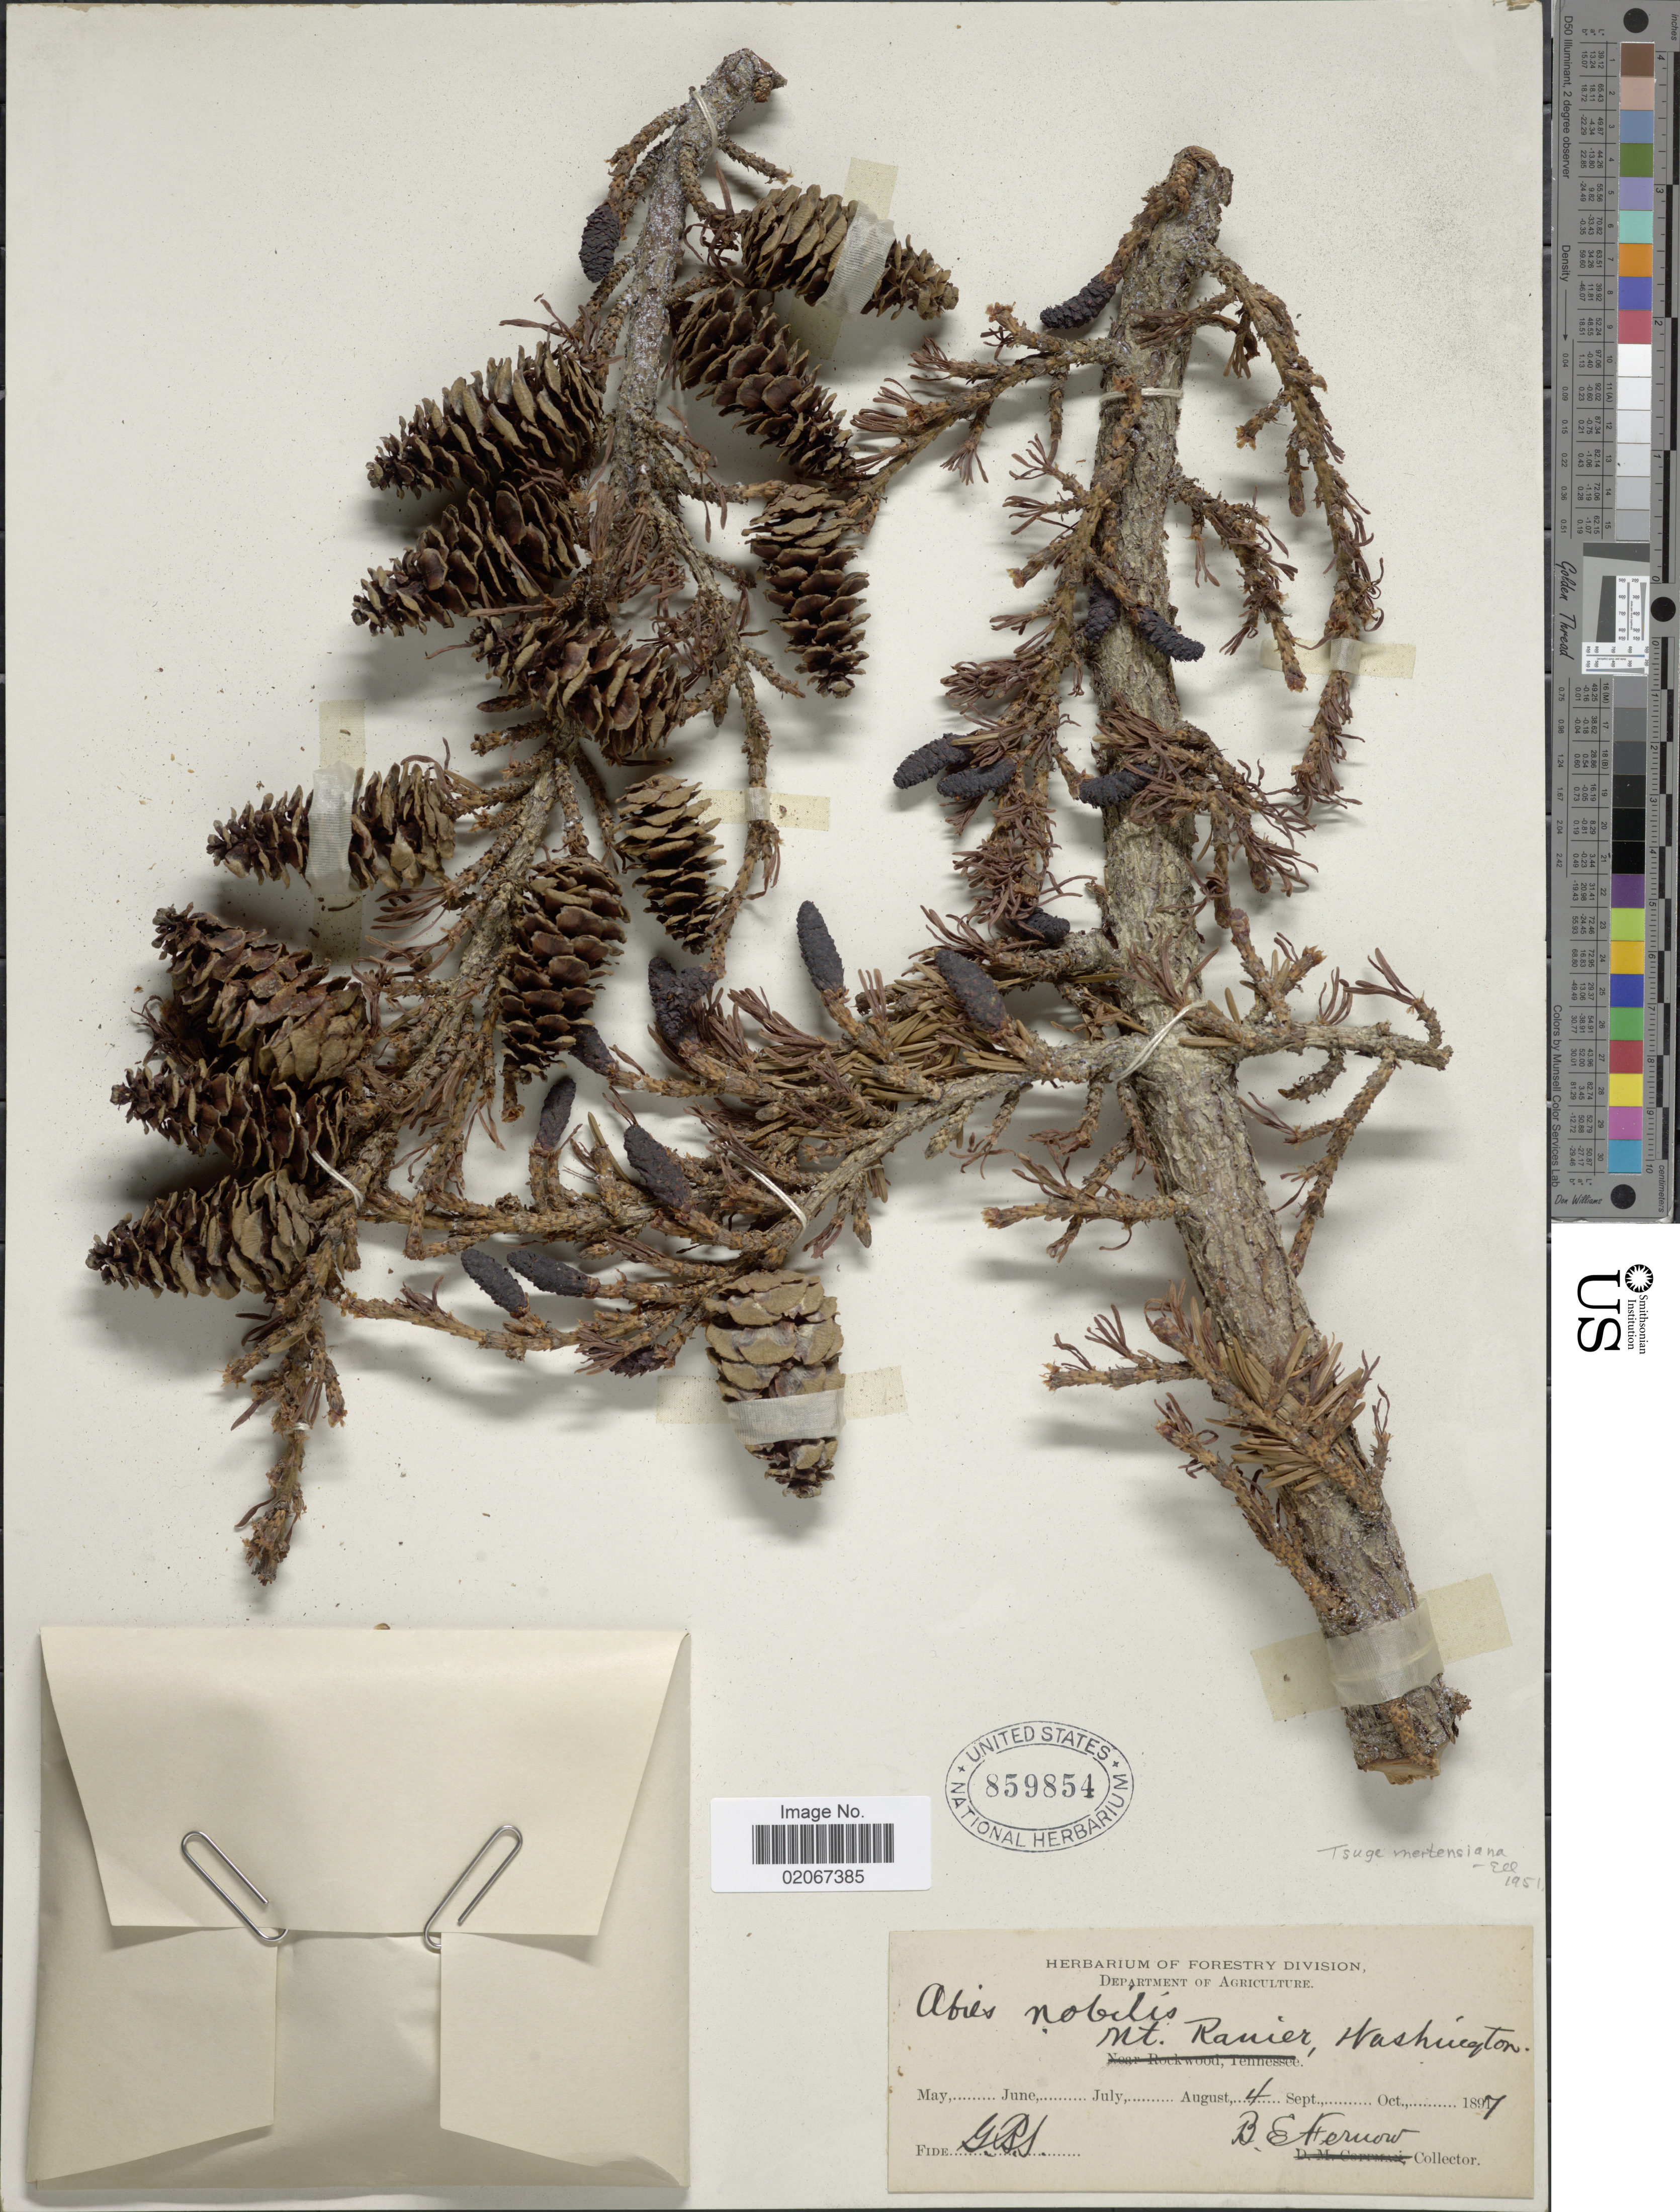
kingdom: Plantae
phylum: Tracheophyta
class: Pinopsida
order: Pinales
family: Pinaceae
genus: Tsuga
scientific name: Tsuga mertensiana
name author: (Bong.) Carrière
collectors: B. Fernow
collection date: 1897-08-04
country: United States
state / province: Washington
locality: Mt. Ranier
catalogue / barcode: US 859854